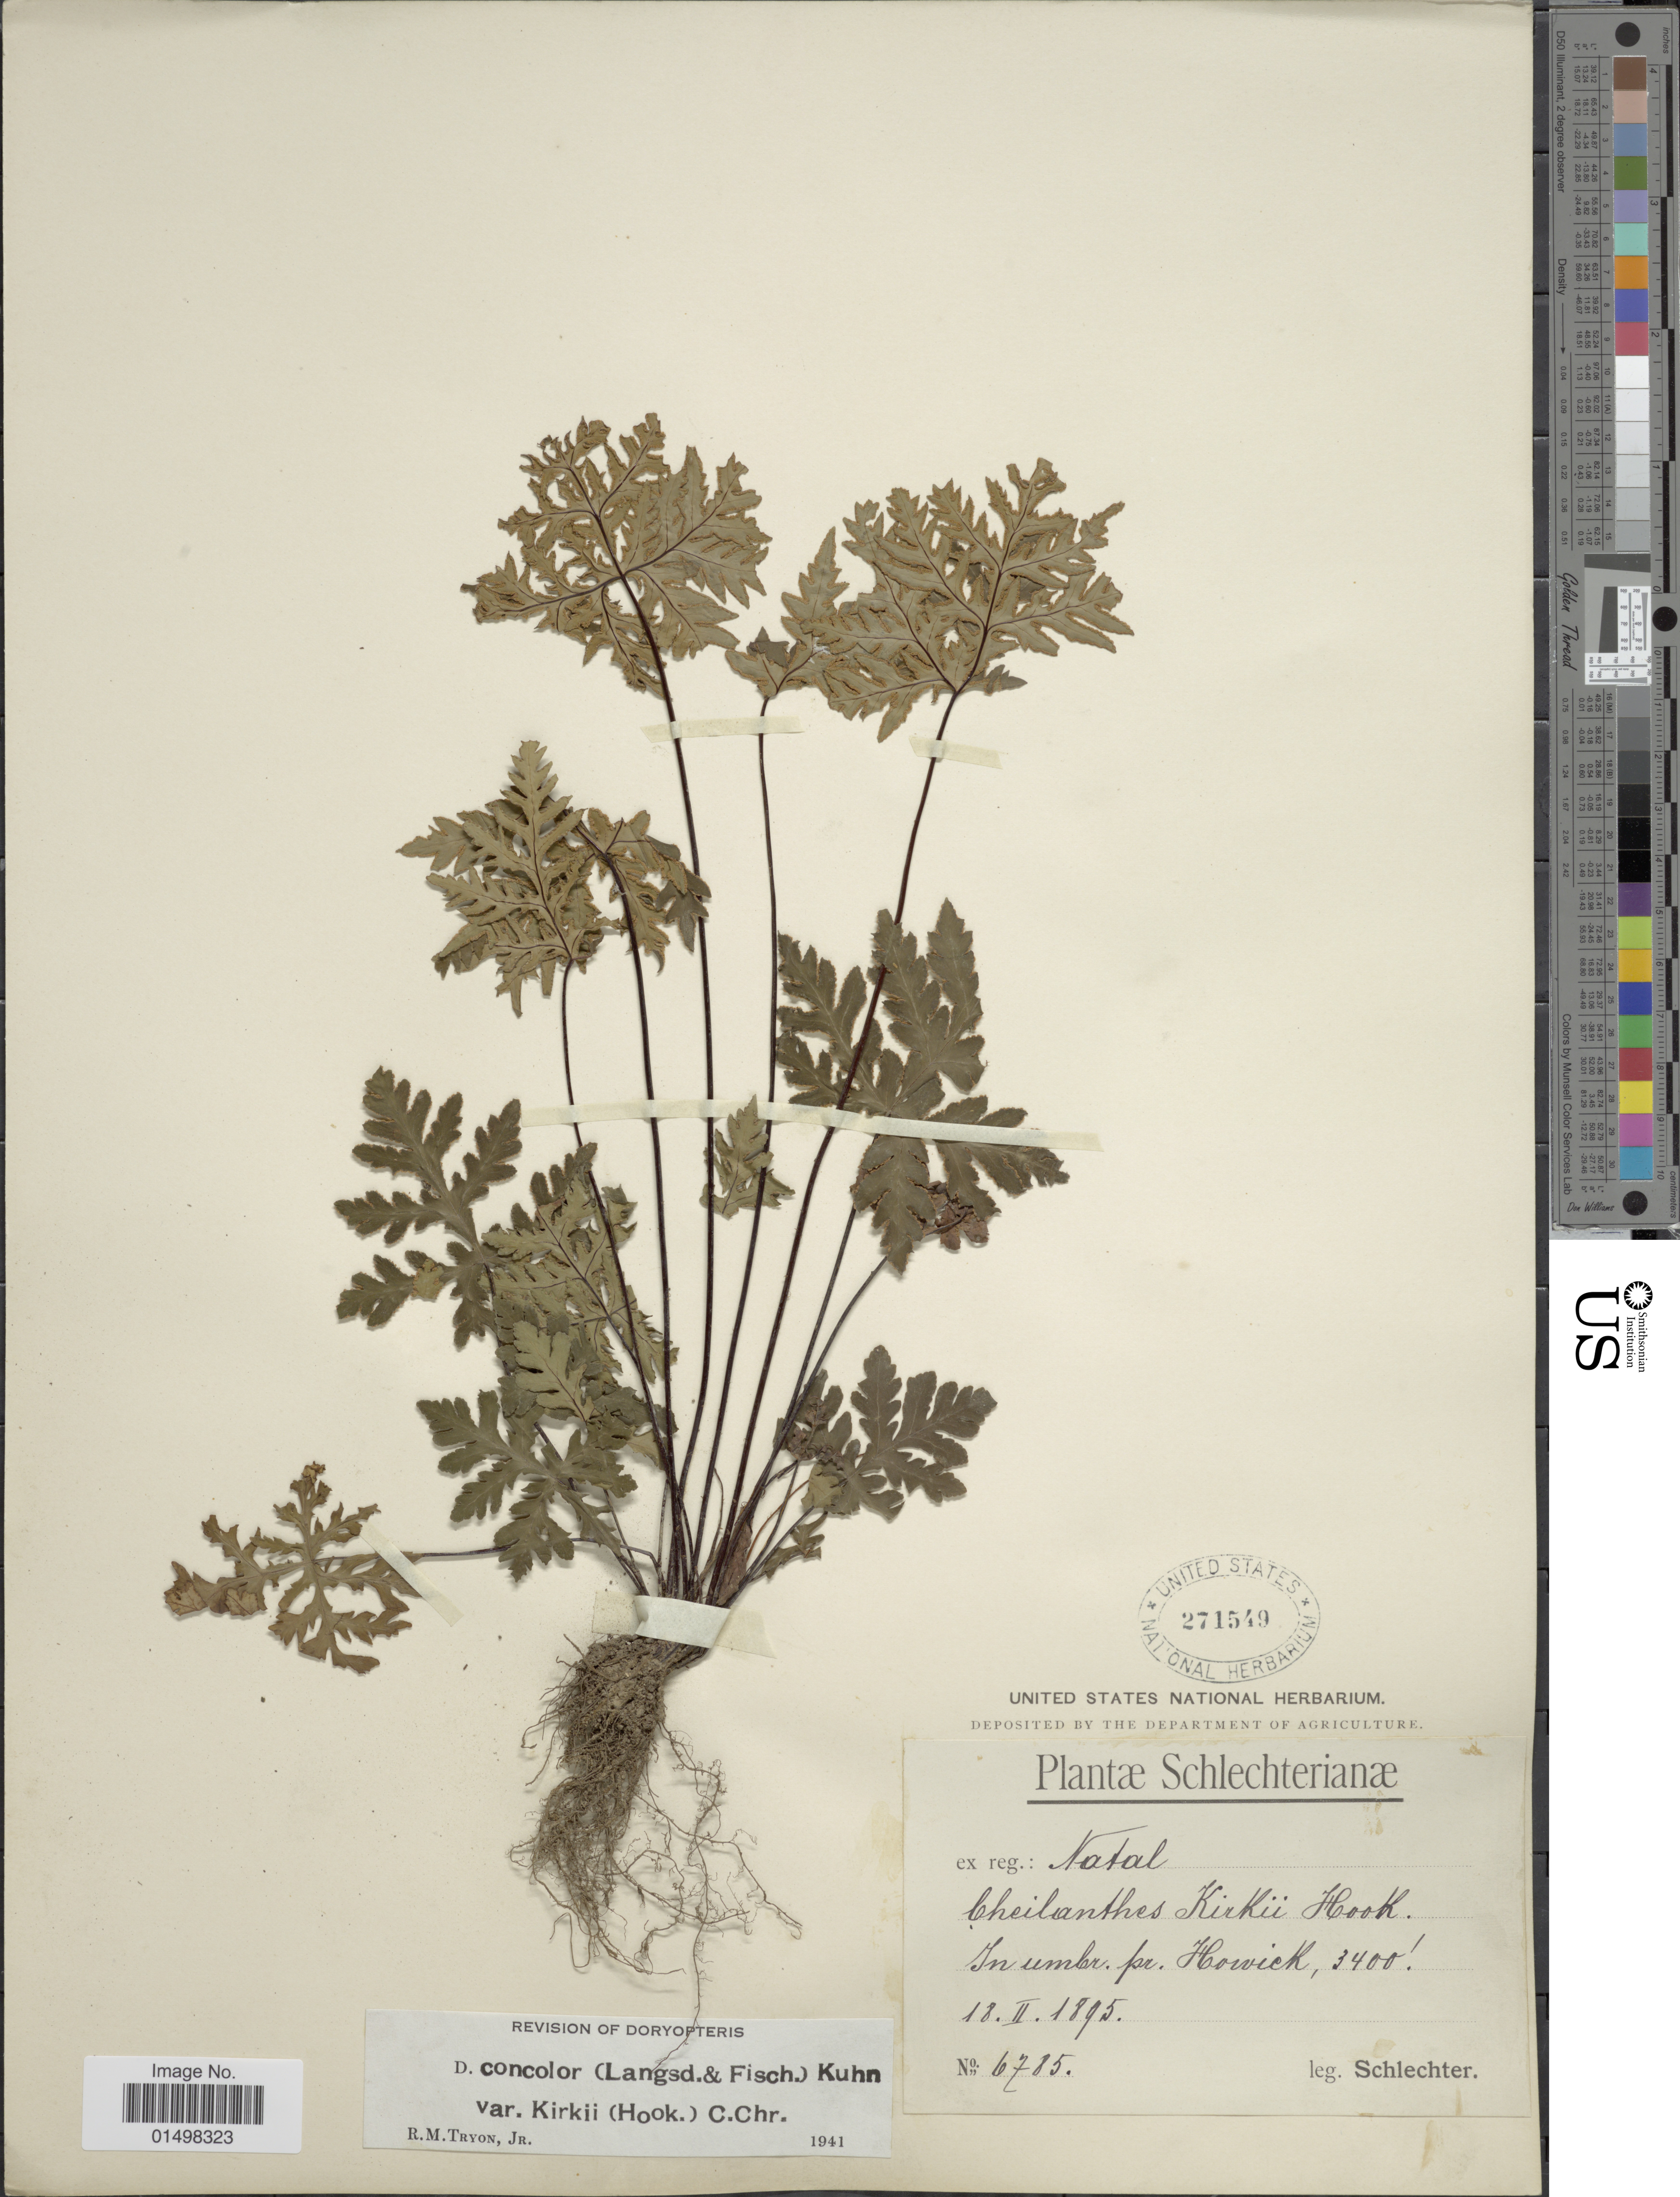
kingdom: Plantae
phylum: Tracheophyta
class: Polypodiopsida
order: Polypodiales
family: Pteridaceae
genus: Doryopteris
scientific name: Doryopteris concolor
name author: (Langsd. & Fisch.) Kuhn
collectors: Schlechter, --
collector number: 6785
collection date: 1895-02-18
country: South Africa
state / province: KwaZulu-Natal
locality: Natal. In umbr. pr. Howick.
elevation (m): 1036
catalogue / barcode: US 271549